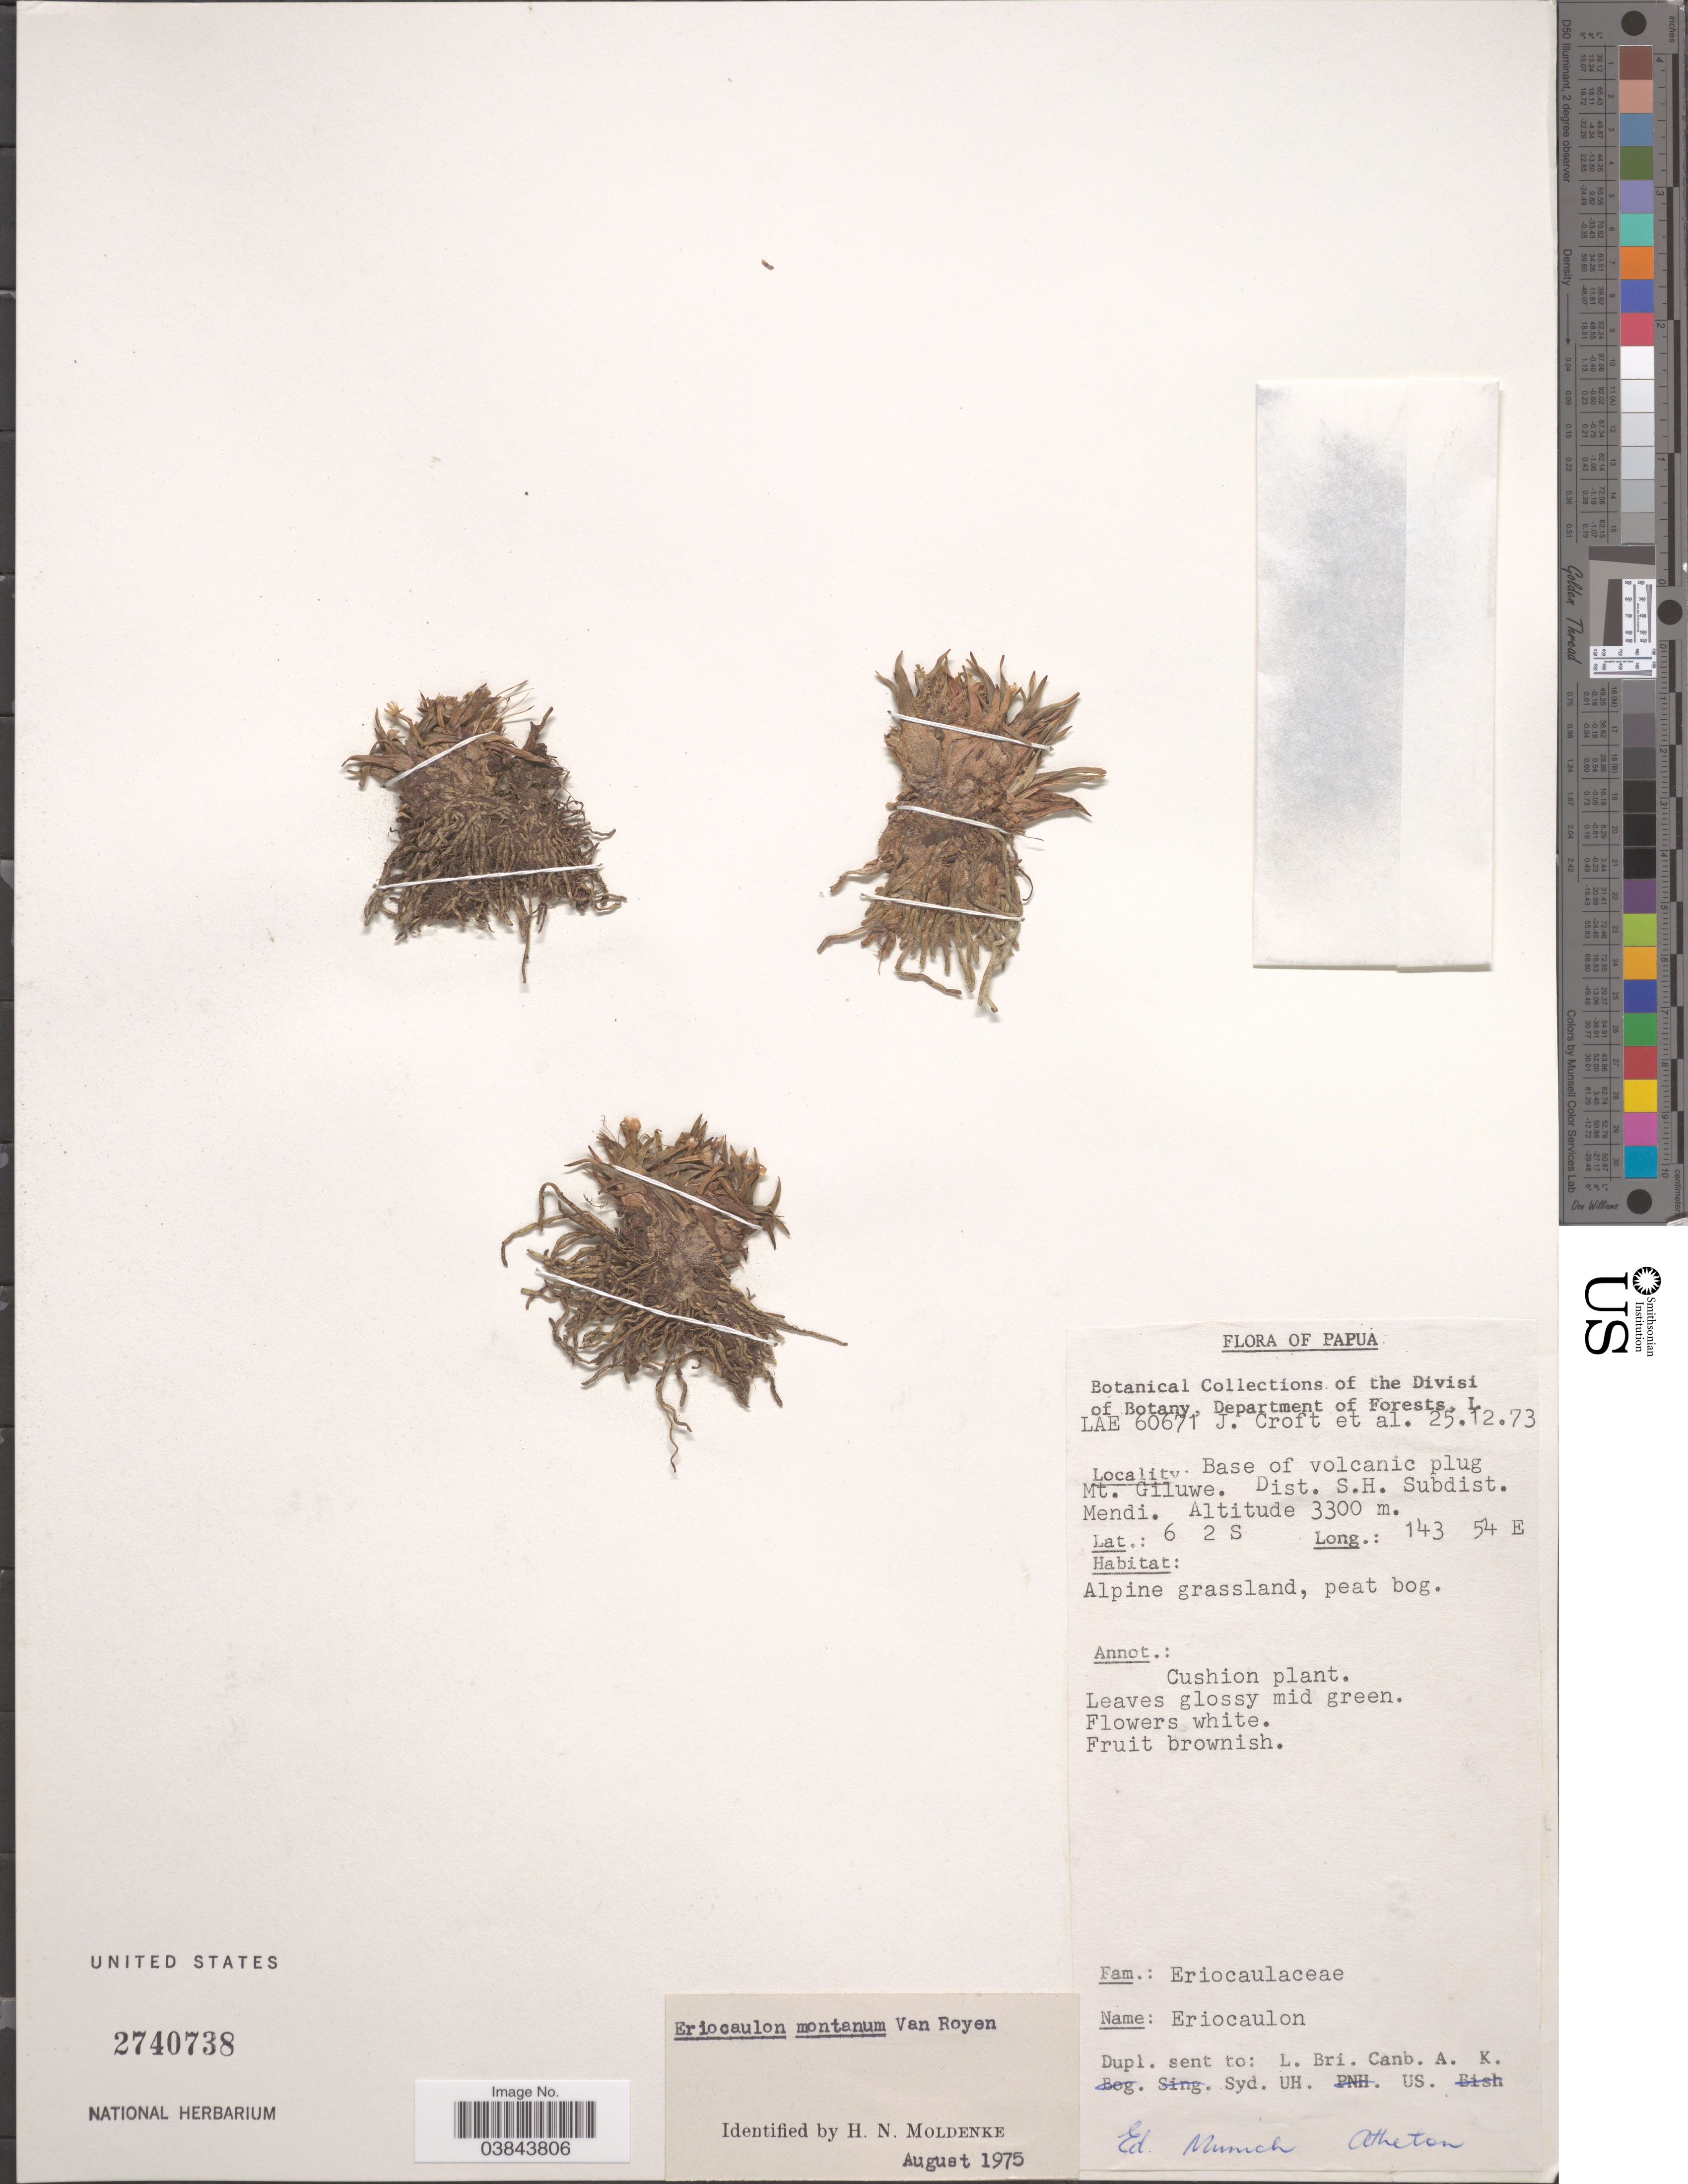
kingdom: Plantae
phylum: Tracheophyta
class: Liliopsida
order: Poales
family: Eriocaulaceae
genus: Eriocaulon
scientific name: Eriocaulon montanum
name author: P. Royen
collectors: J. Croft & et al.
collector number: LAE60671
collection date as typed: Transcribed d/m/y: 25/12/73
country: Papua New Guinea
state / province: Southern Highlands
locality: Papua. Base of volcanic plug Mt. Giluwe. Dist. S.H. Subdist. Mendi.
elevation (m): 3300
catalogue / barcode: US 2740738